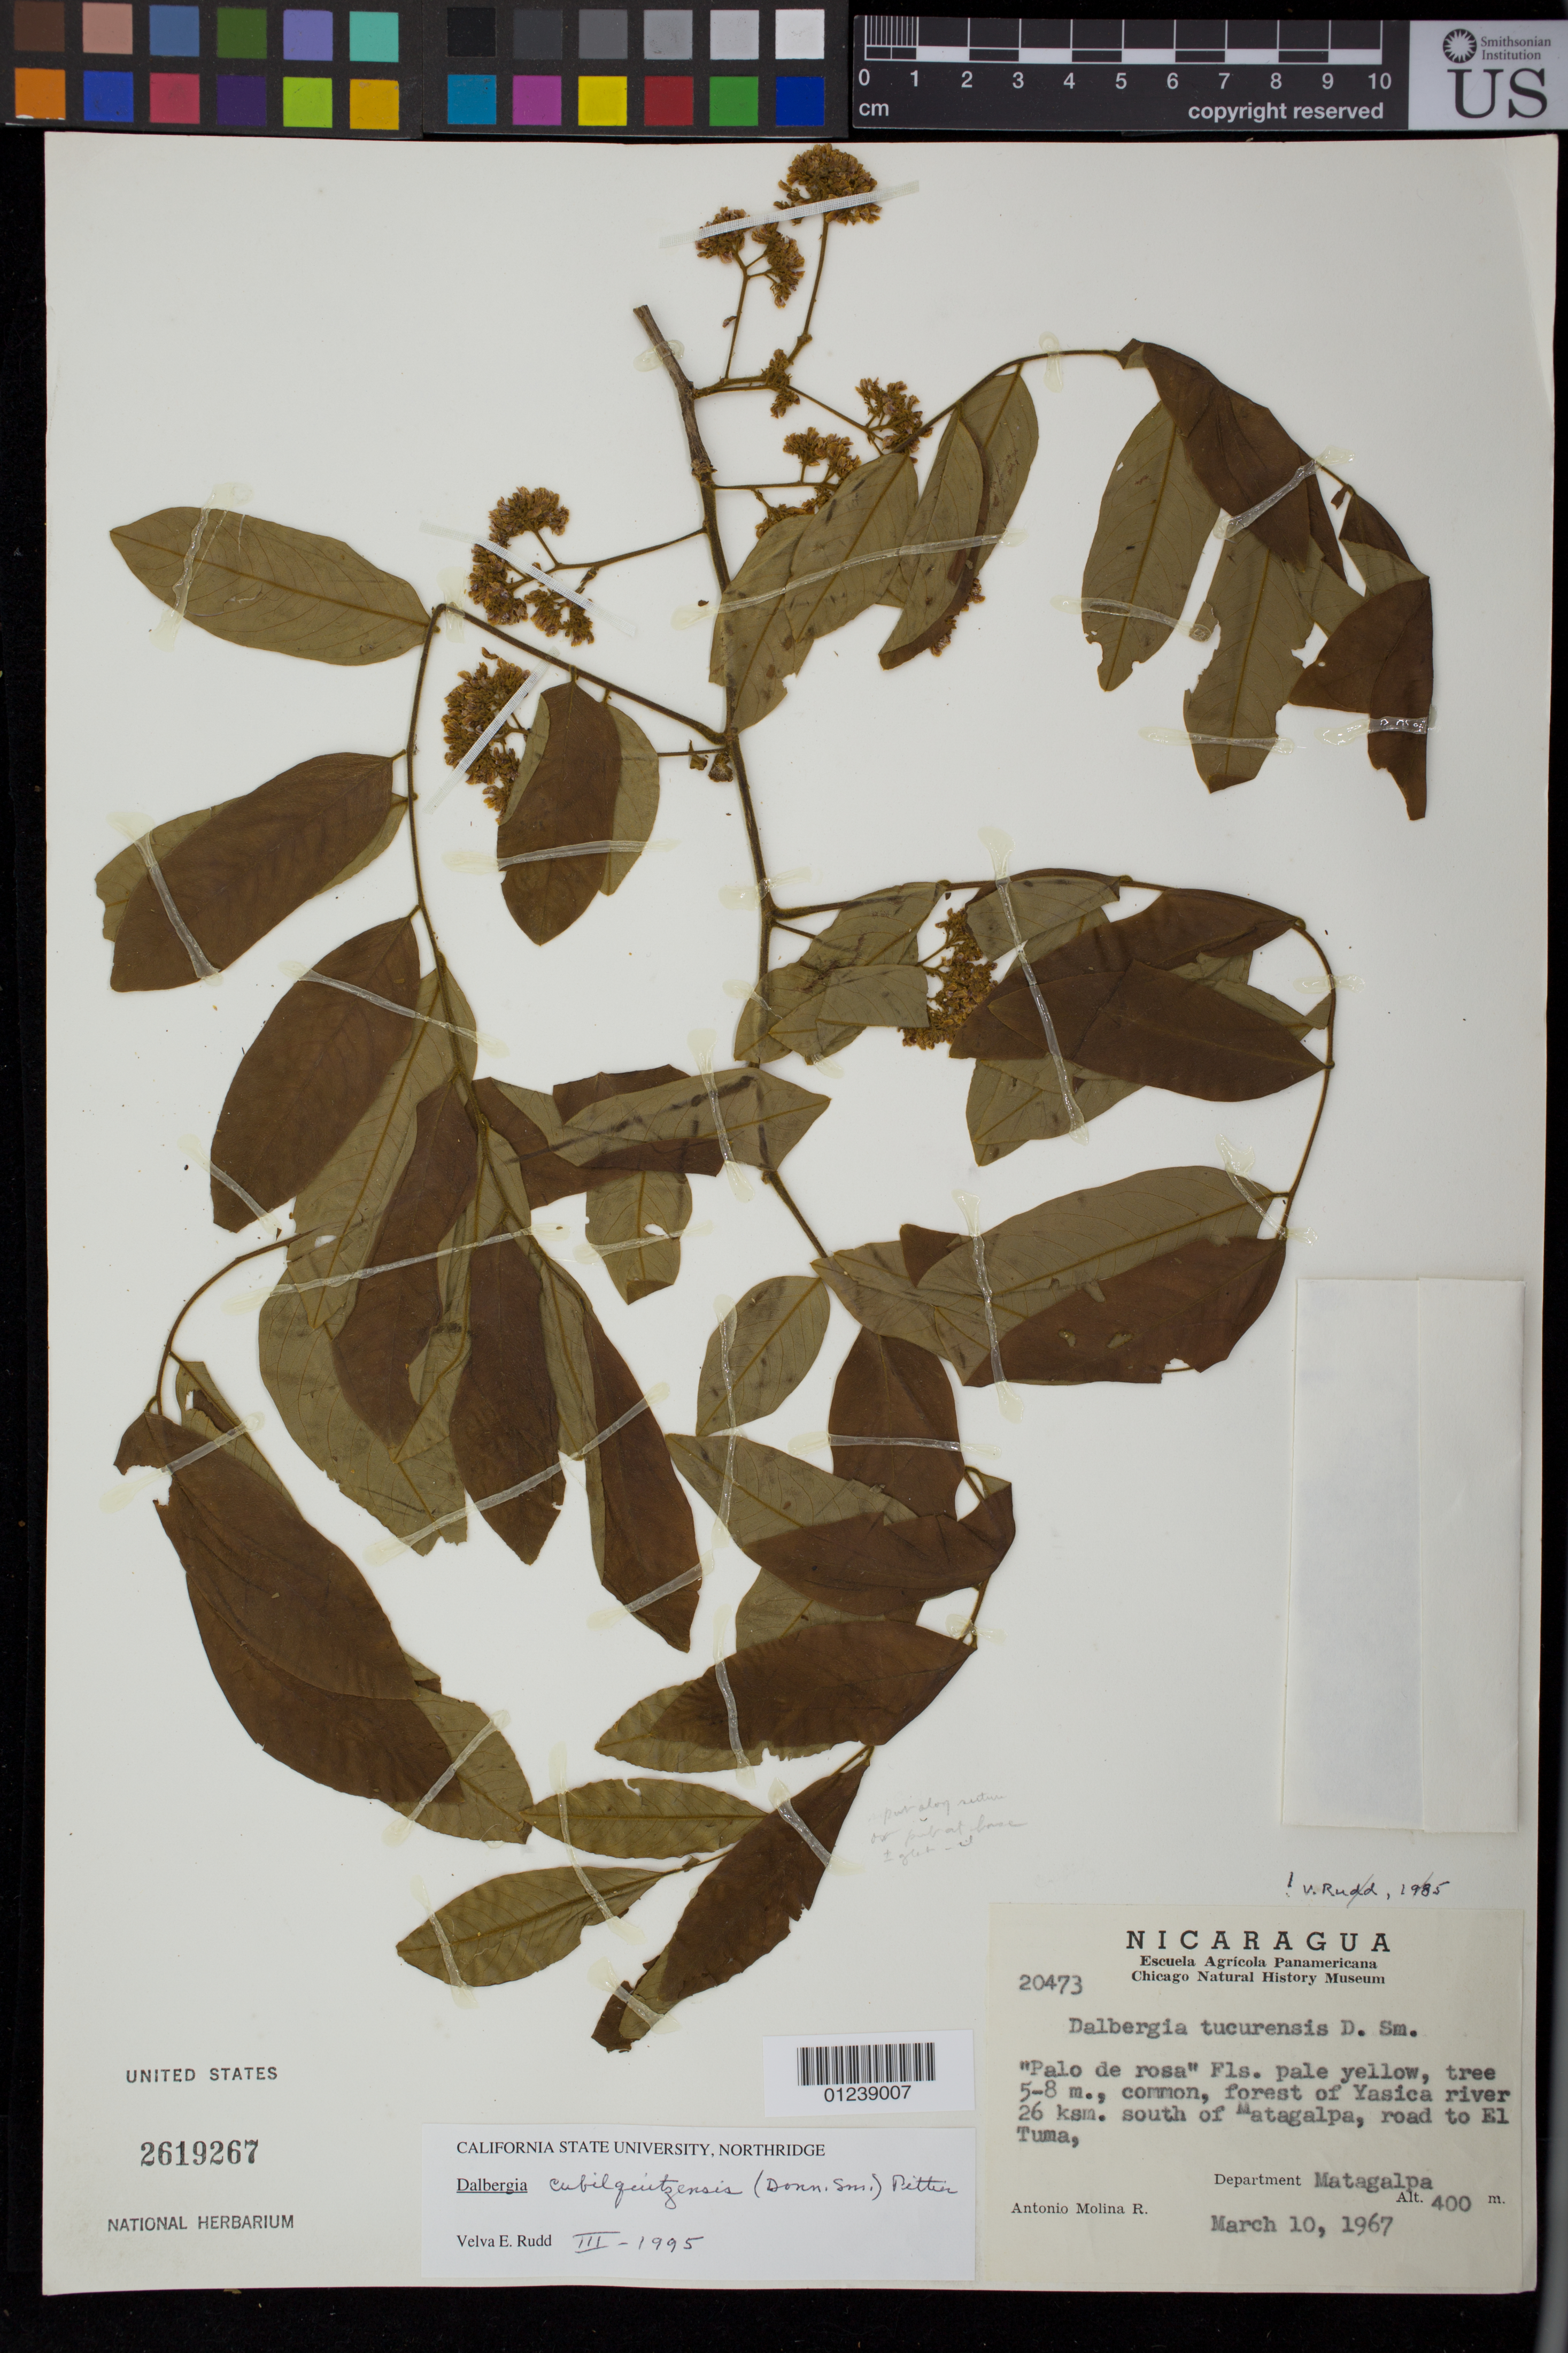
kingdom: Plantae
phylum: Tracheophyta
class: Magnoliopsida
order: Fabales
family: Fabaceae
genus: Dalbergia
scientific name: Dalbergia cubilquitzensis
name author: (Donn. Sm.) Pittier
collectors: A. Molina R.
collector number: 20473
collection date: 1967-03-10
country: Nicaragua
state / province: Matagalpa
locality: Forest of Yasica River 26kms south of Matagalpa, road to El Tuma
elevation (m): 400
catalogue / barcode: US 2619267